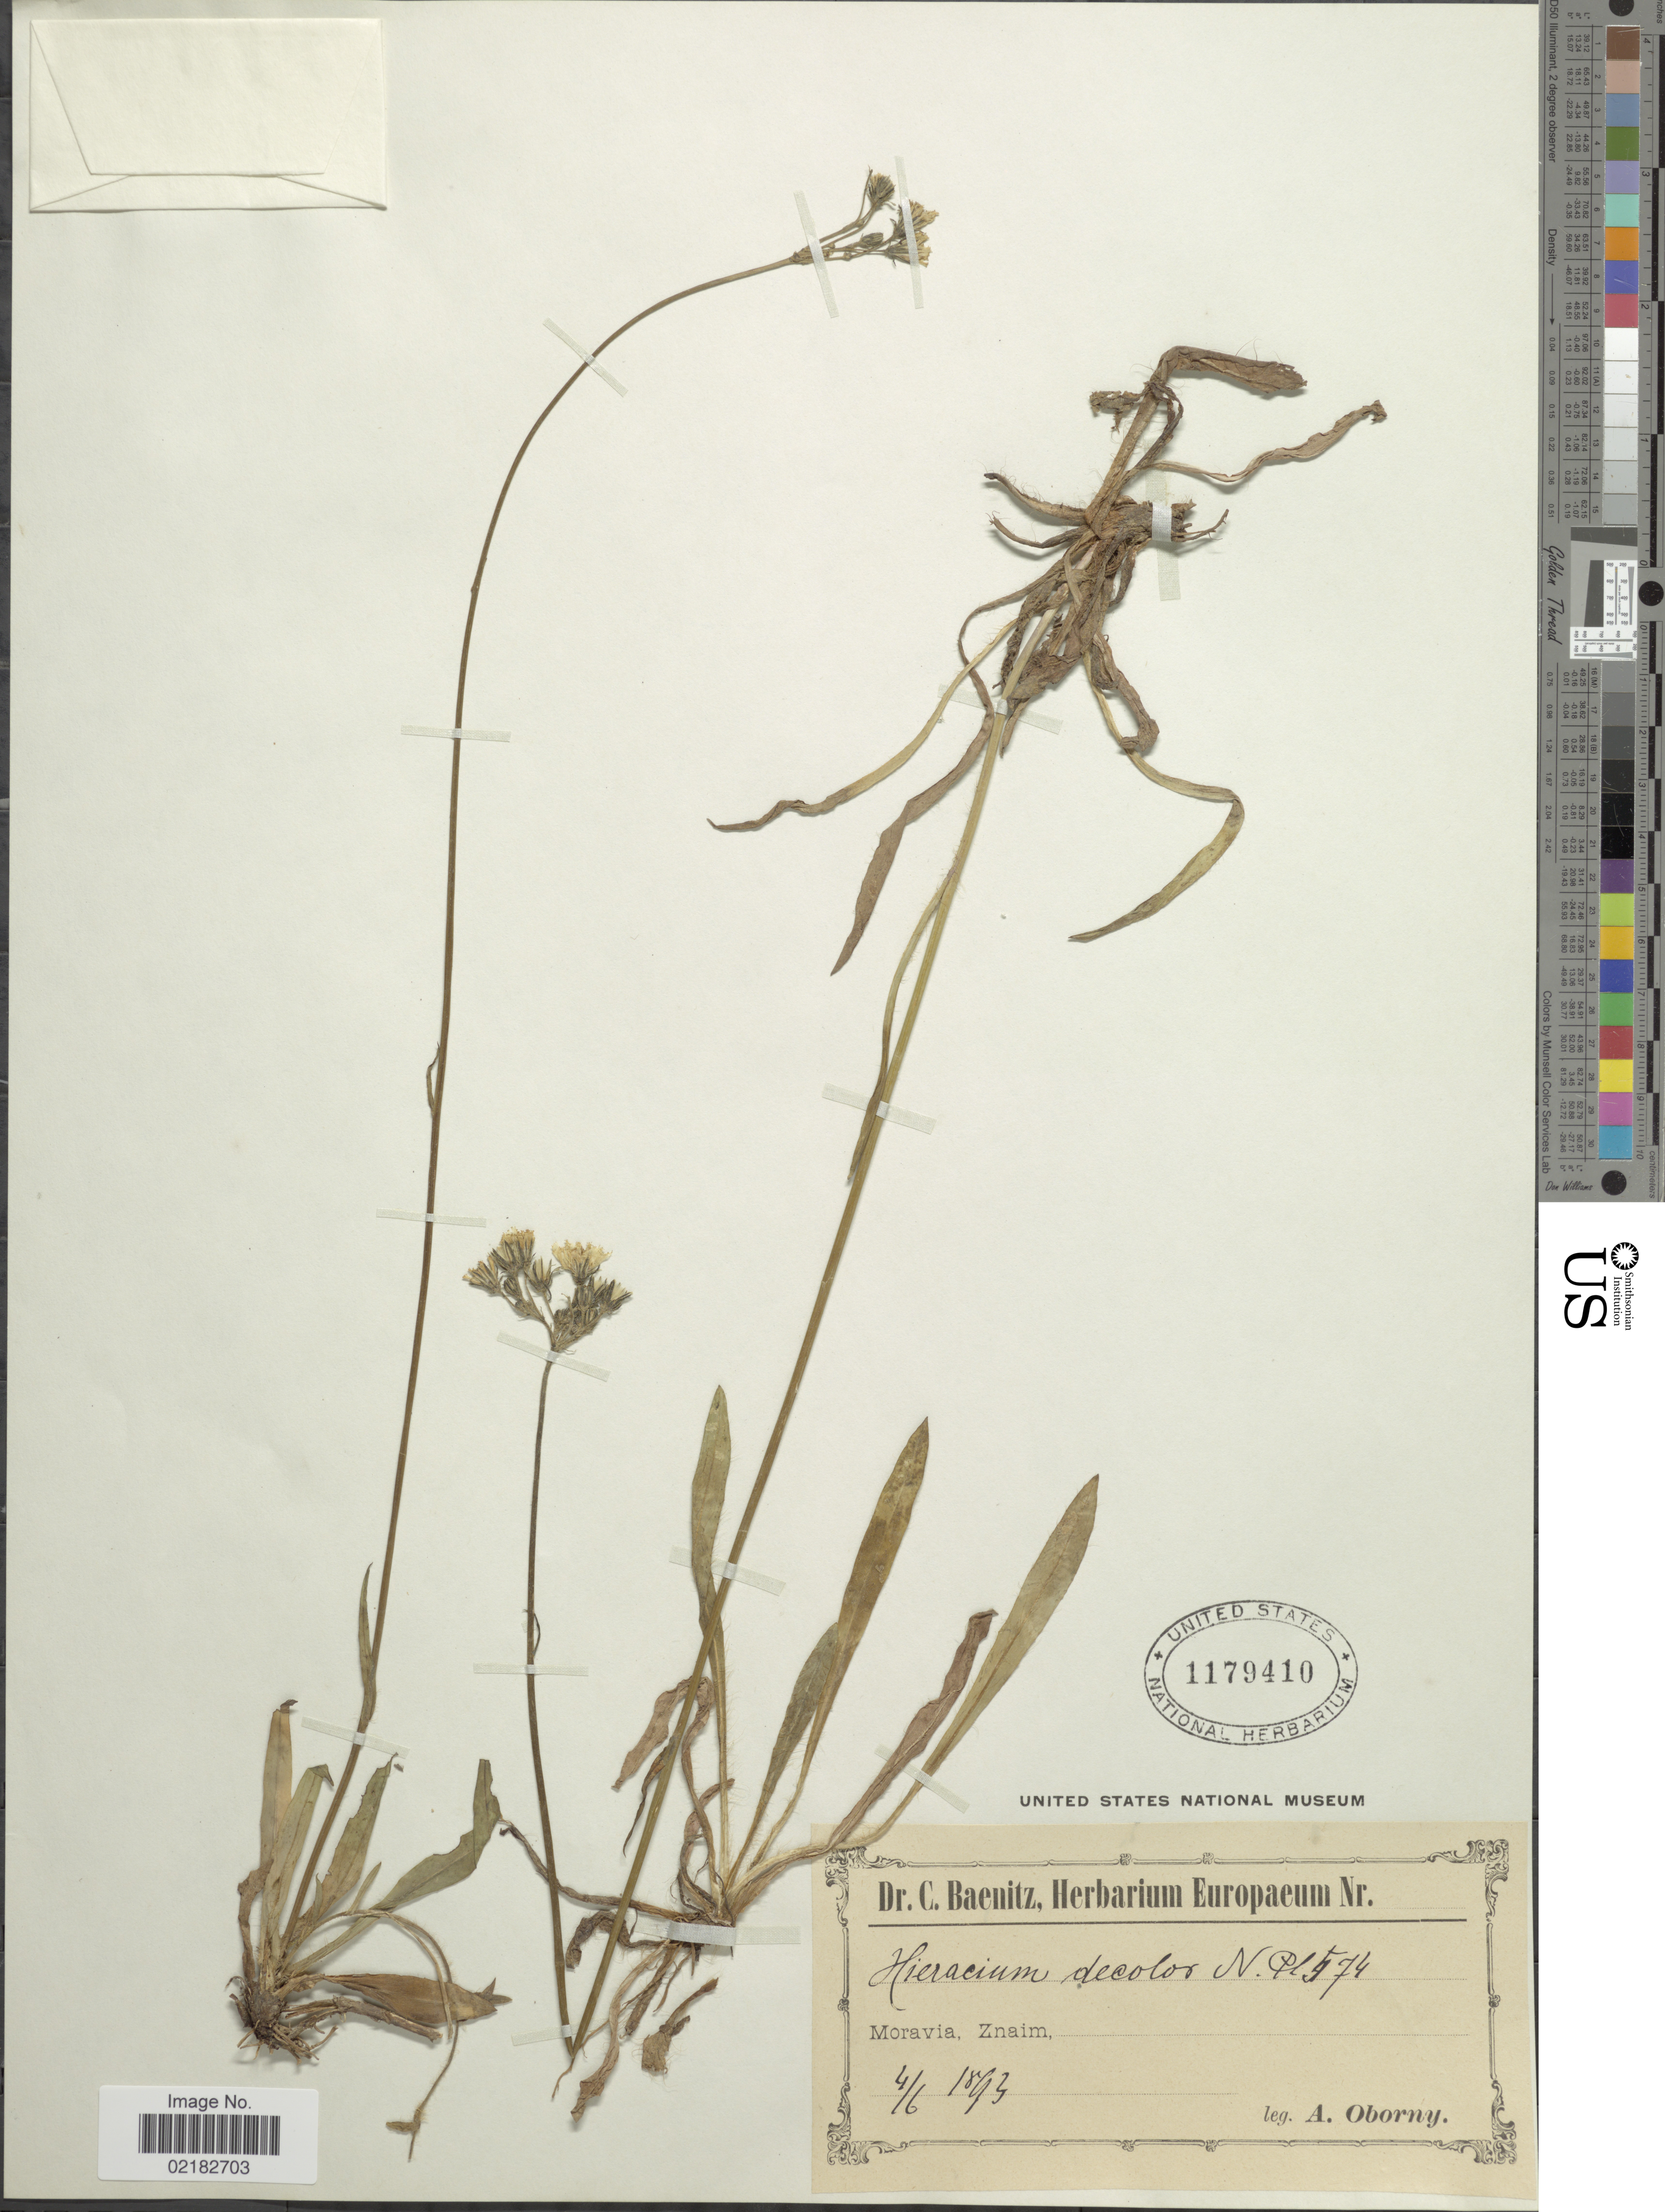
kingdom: Plantae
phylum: Tracheophyta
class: Magnoliopsida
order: Asterales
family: Asteraceae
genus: Hieracium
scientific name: Hieracium decolor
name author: (Linton) Ley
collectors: A. Oborny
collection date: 1893-06-04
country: Czechia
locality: Moravia, Znaim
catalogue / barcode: US 1179410